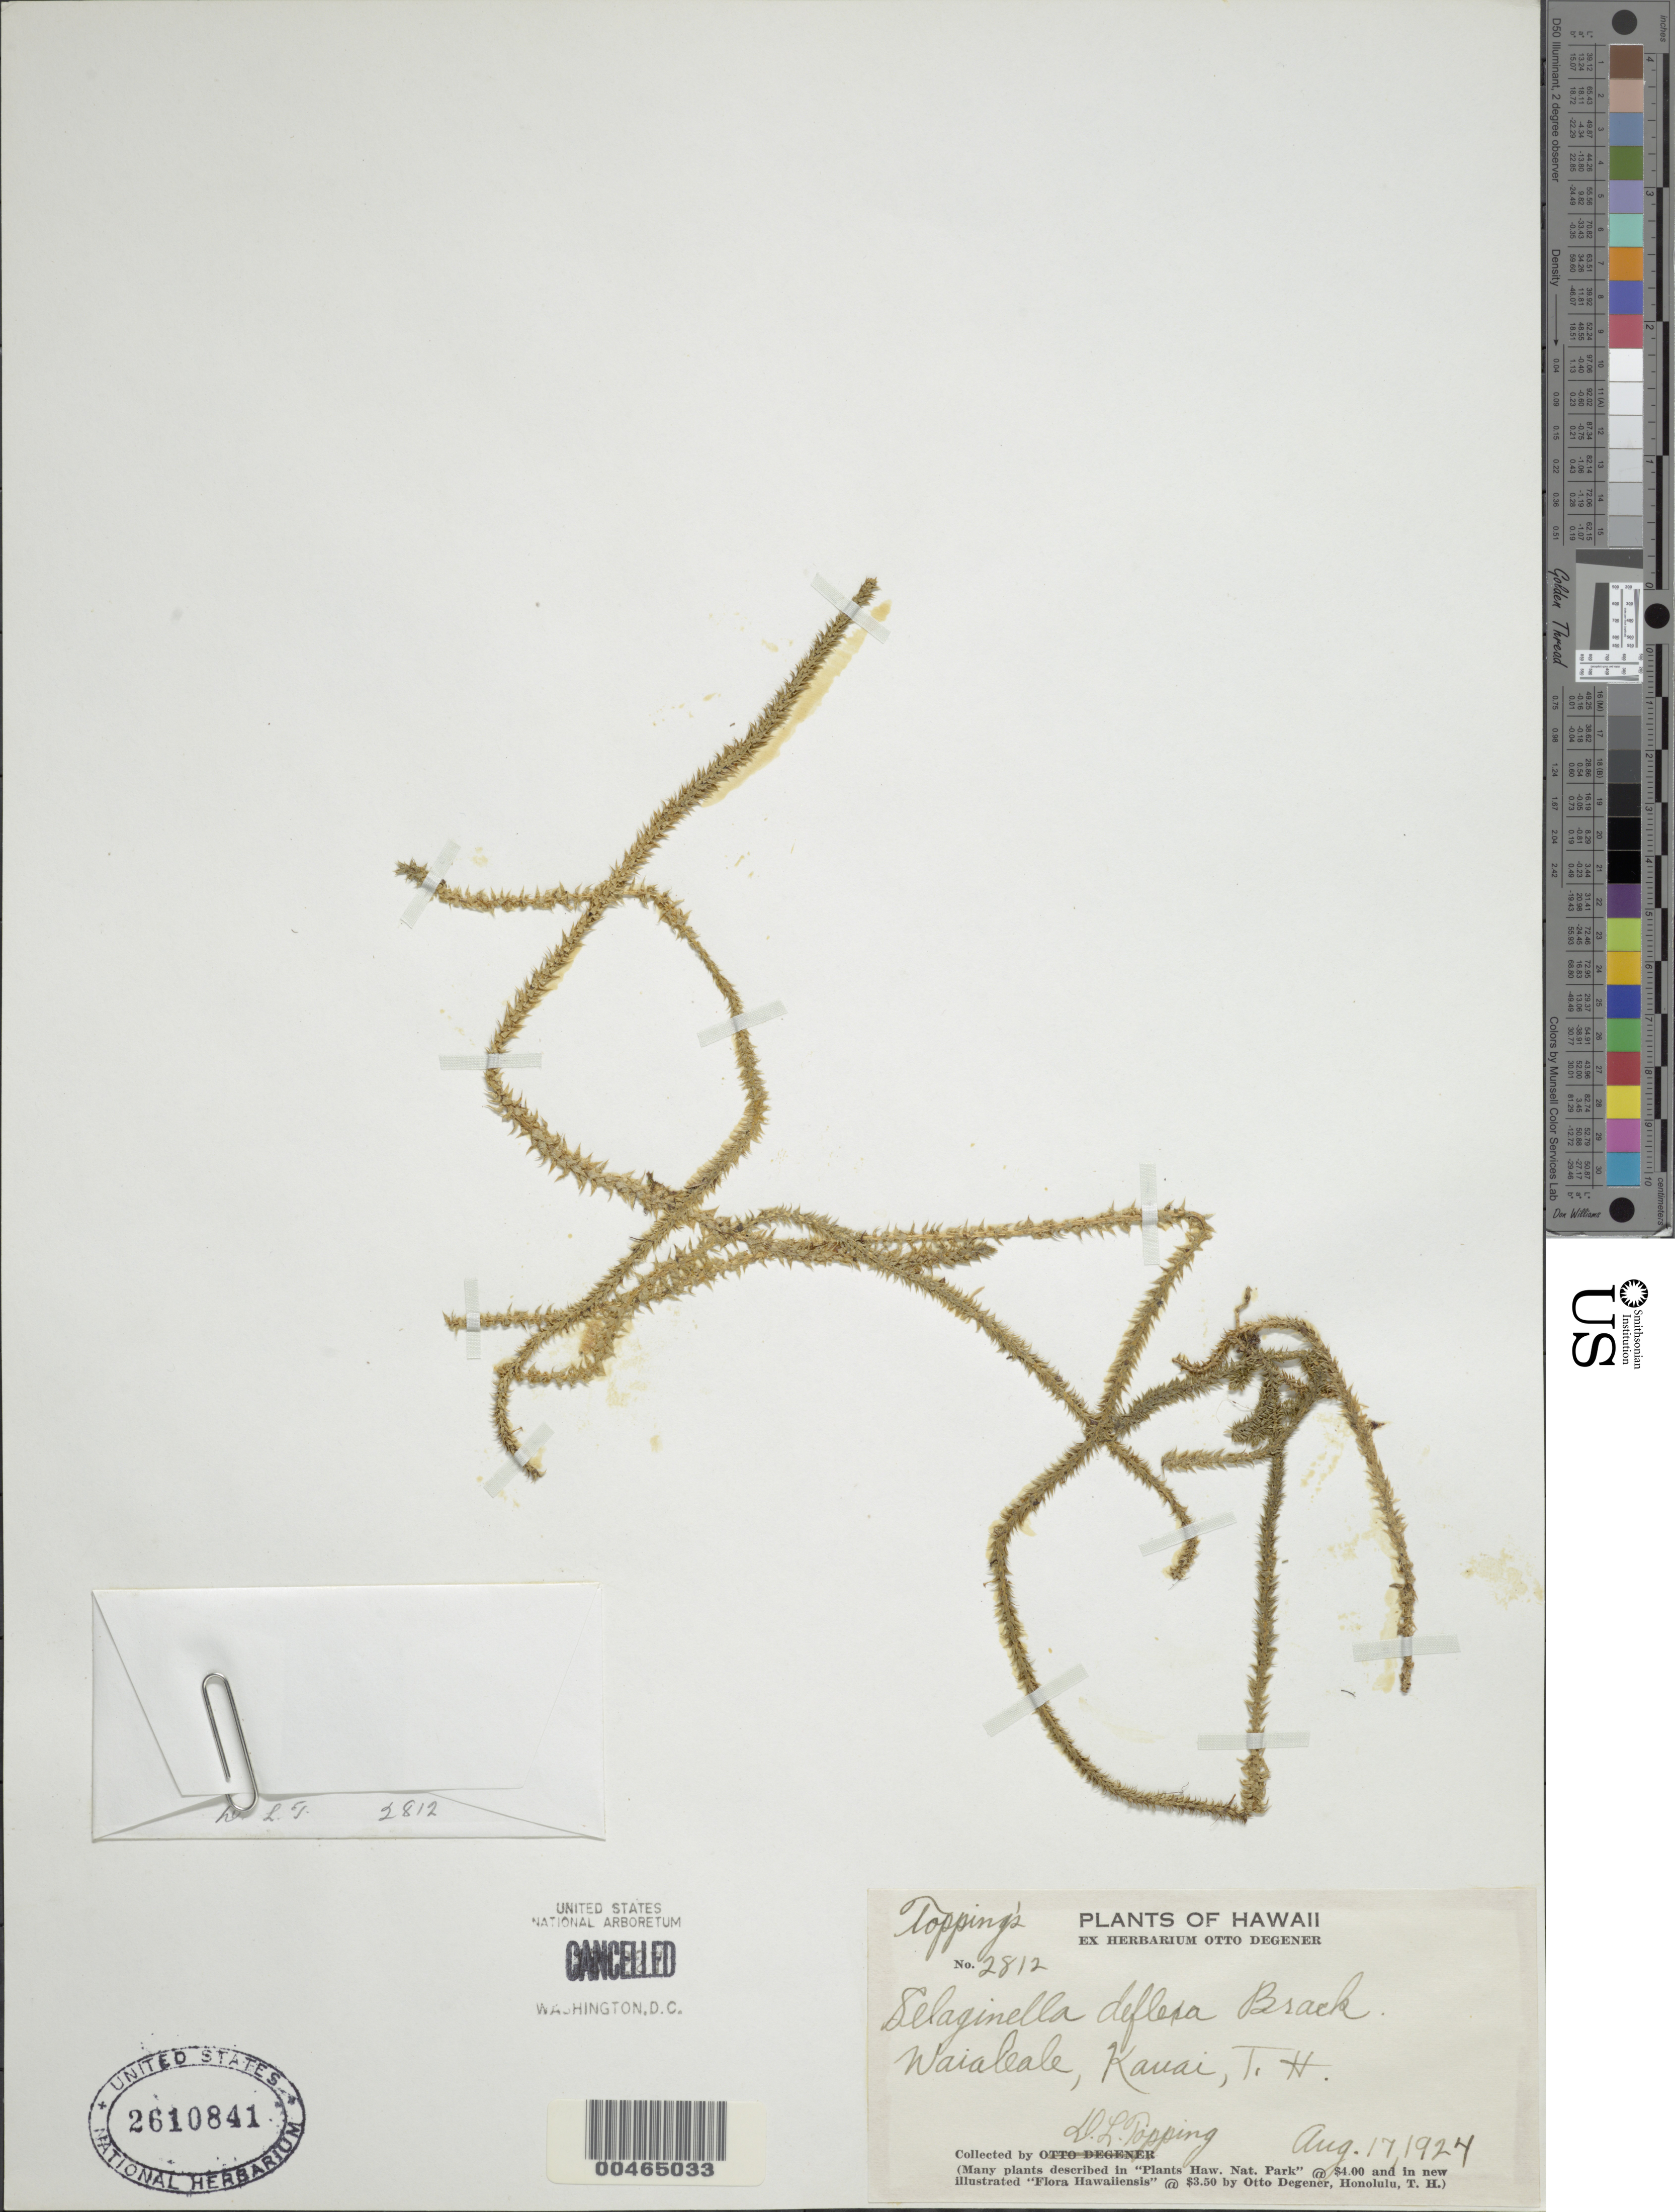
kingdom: Plantae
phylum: Tracheophyta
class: Lycopodiopsida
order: Selaginellales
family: Selaginellaceae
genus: Selaginella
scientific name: Selaginella deflexa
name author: Brack. in Wilkes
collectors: D. L. Topping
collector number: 2812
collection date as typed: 17 Aug 1924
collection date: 1924-08-17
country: United States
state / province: Hawaii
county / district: Kauai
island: Kaua'i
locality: Waialeale, Kauai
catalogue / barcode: US 2610841